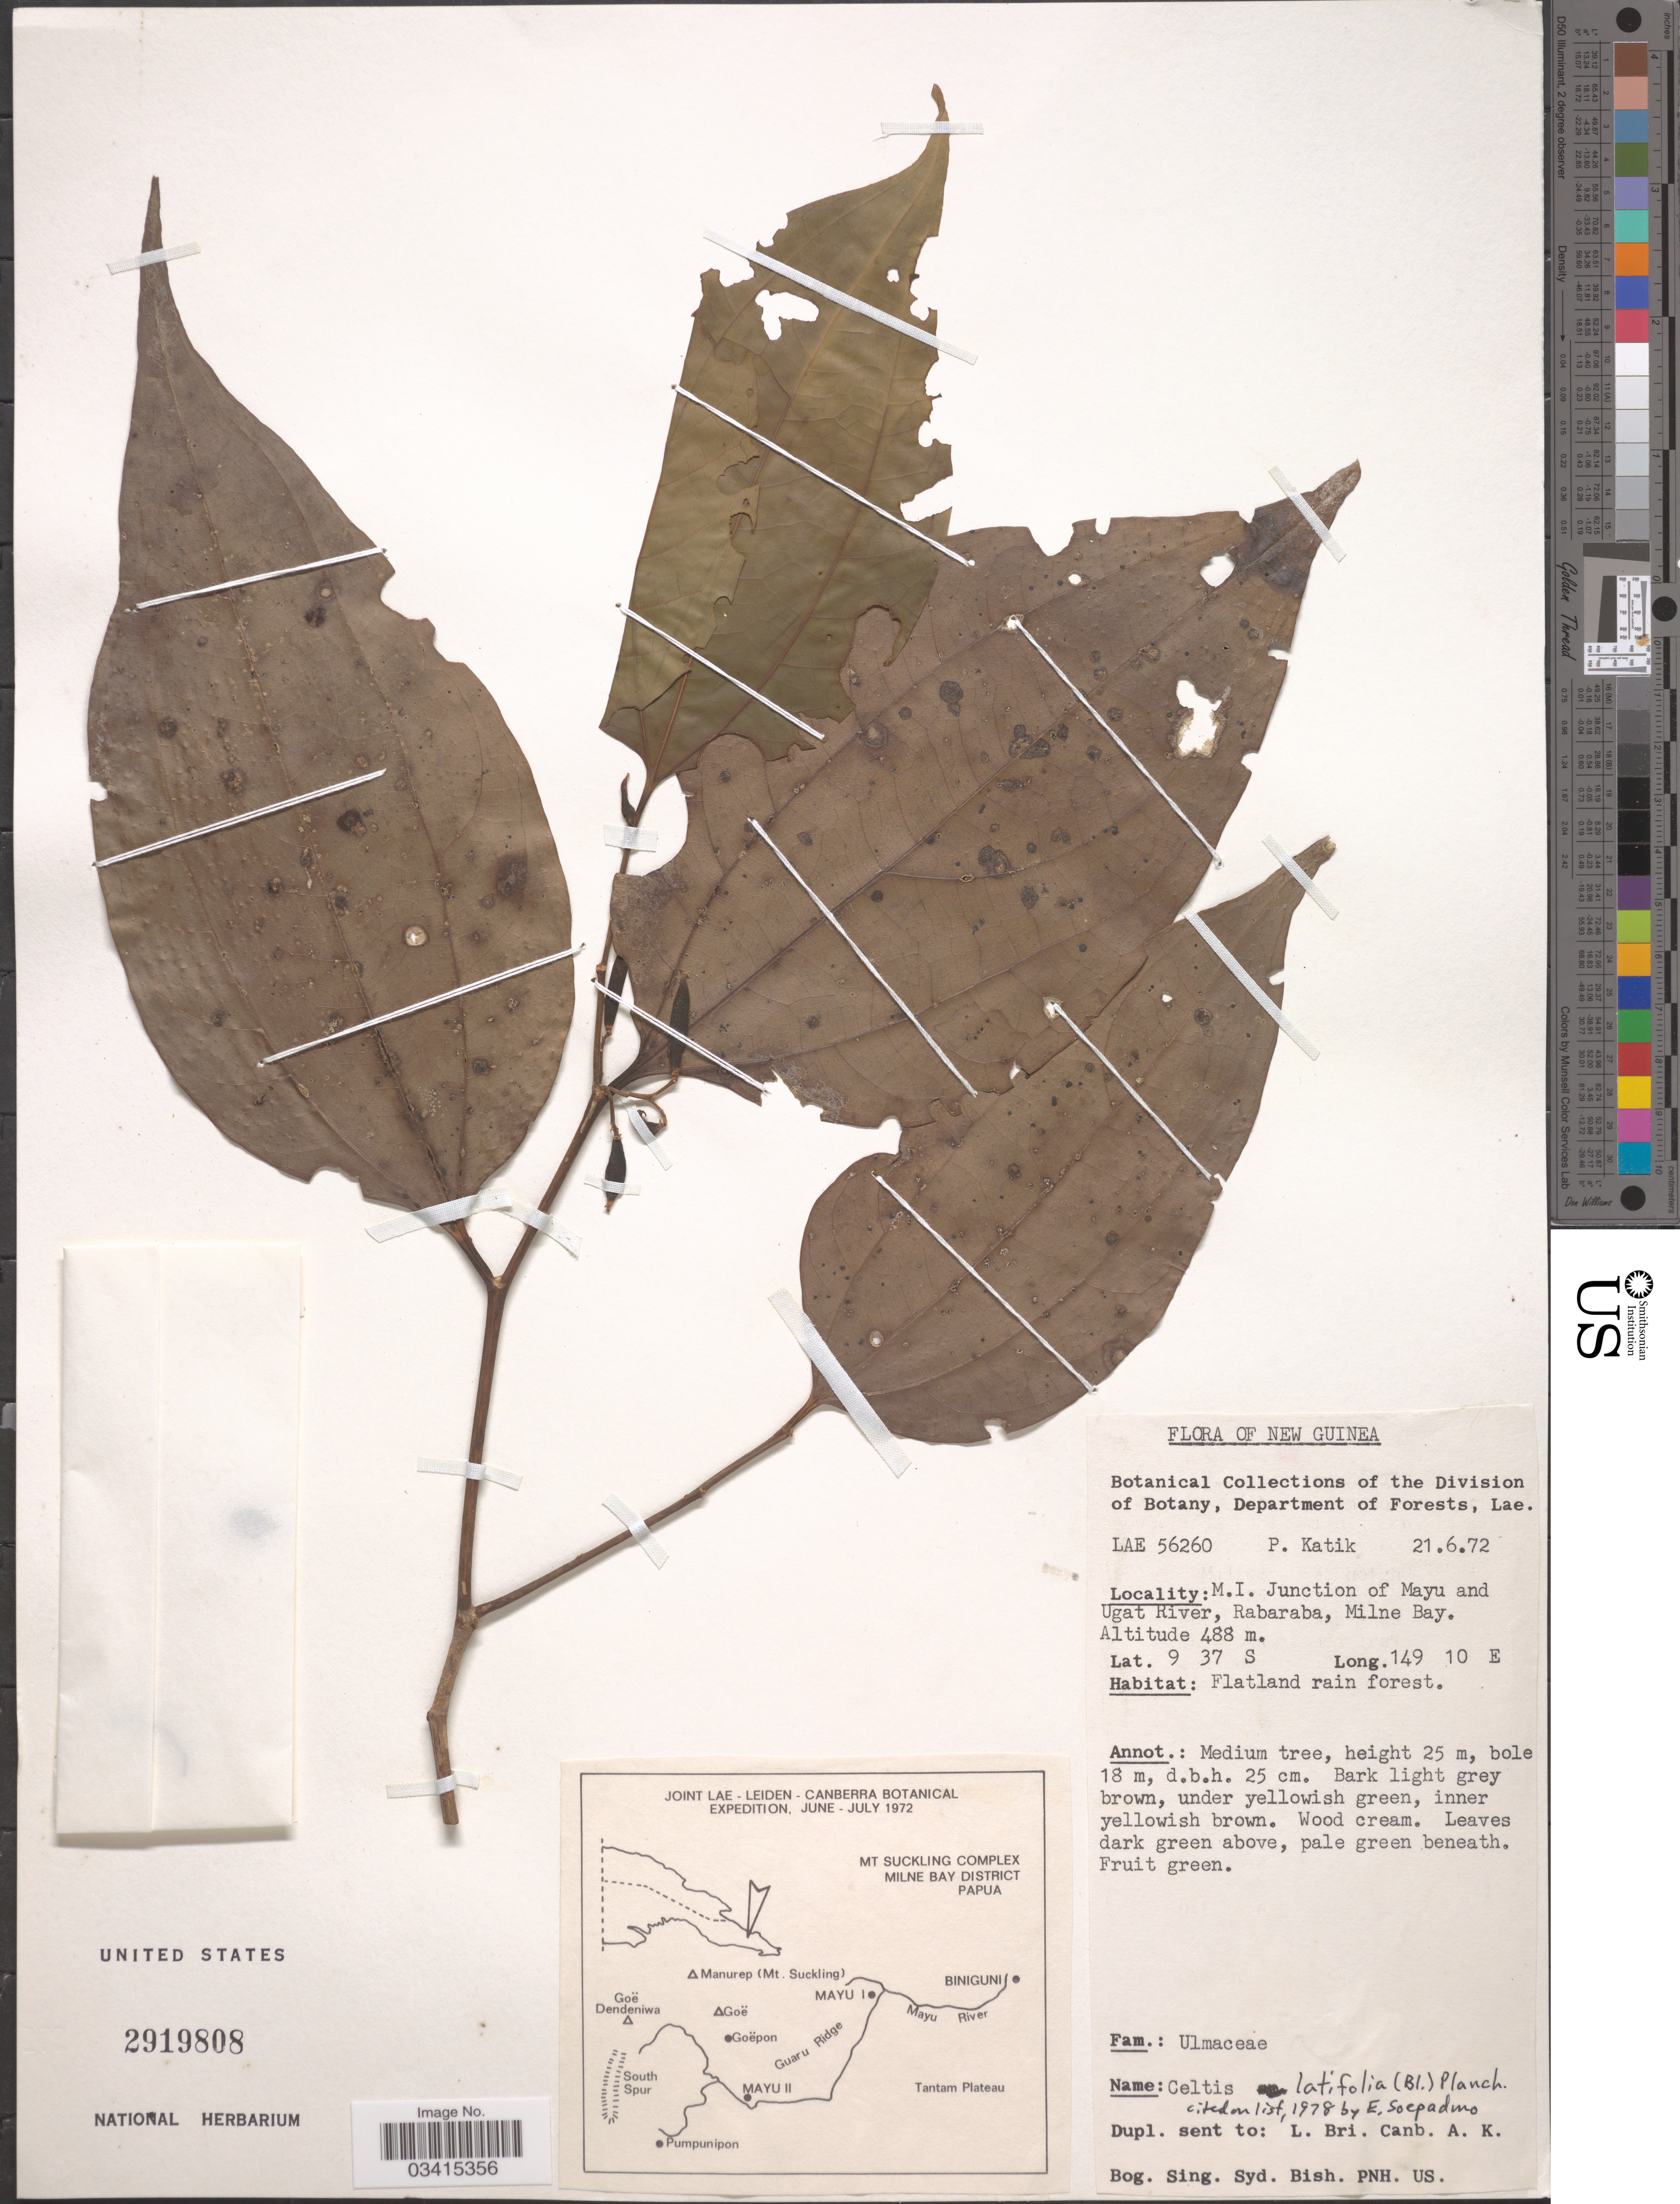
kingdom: Plantae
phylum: Tracheophyta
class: Magnoliopsida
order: Rosales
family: Cannabaceae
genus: Celtis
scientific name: Celtis latifolia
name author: (Blume) Planch.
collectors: P. Katik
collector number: LAE 56260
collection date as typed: Transcribed d/m/y: 21/6/72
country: Papua New Guinea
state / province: Milne Bay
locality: New Guinea. M.I. Junction of Mayu and Ugat River, Rabaraba, Milne Bay.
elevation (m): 488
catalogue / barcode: US 2919808